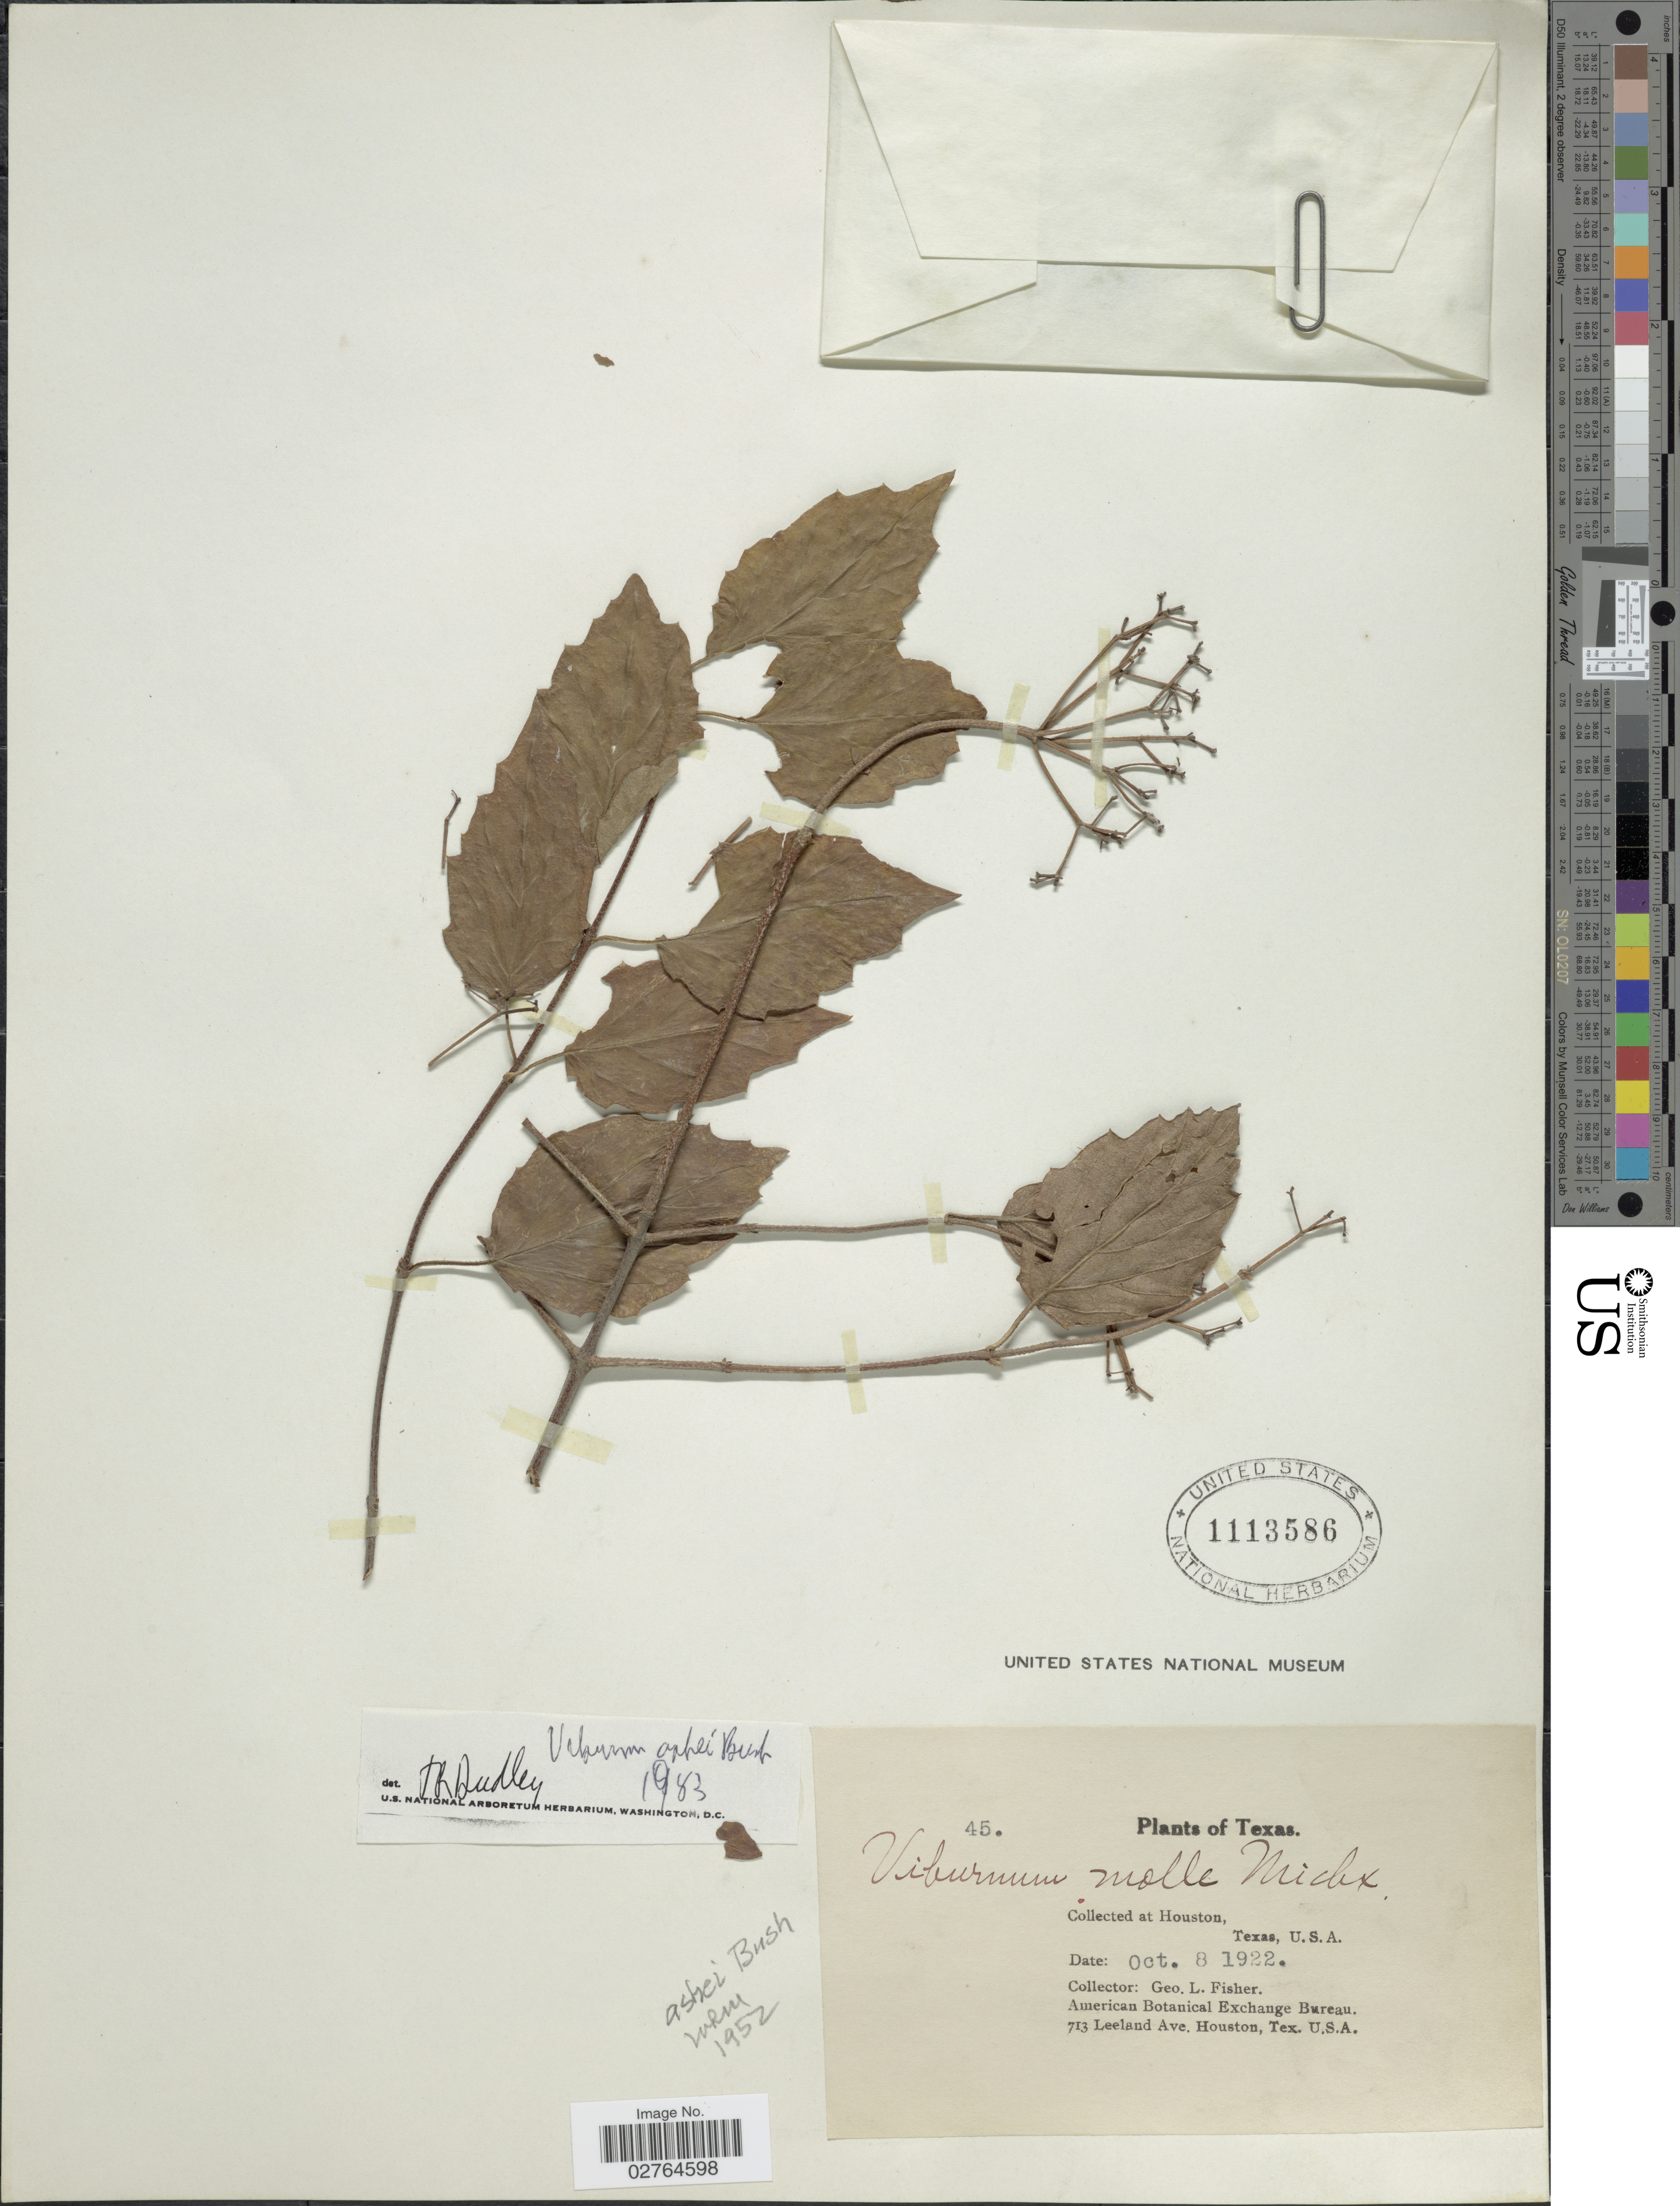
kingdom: Plantae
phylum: Tracheophyta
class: Magnoliopsida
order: Dipsacales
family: Viburnaceae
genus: Viburnum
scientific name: Viburnum scabrellum var. ashei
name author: (Bush) McAtee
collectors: G. L. Fisher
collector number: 45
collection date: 1922-10-08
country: United States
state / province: Texas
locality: Houston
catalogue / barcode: US 1113586